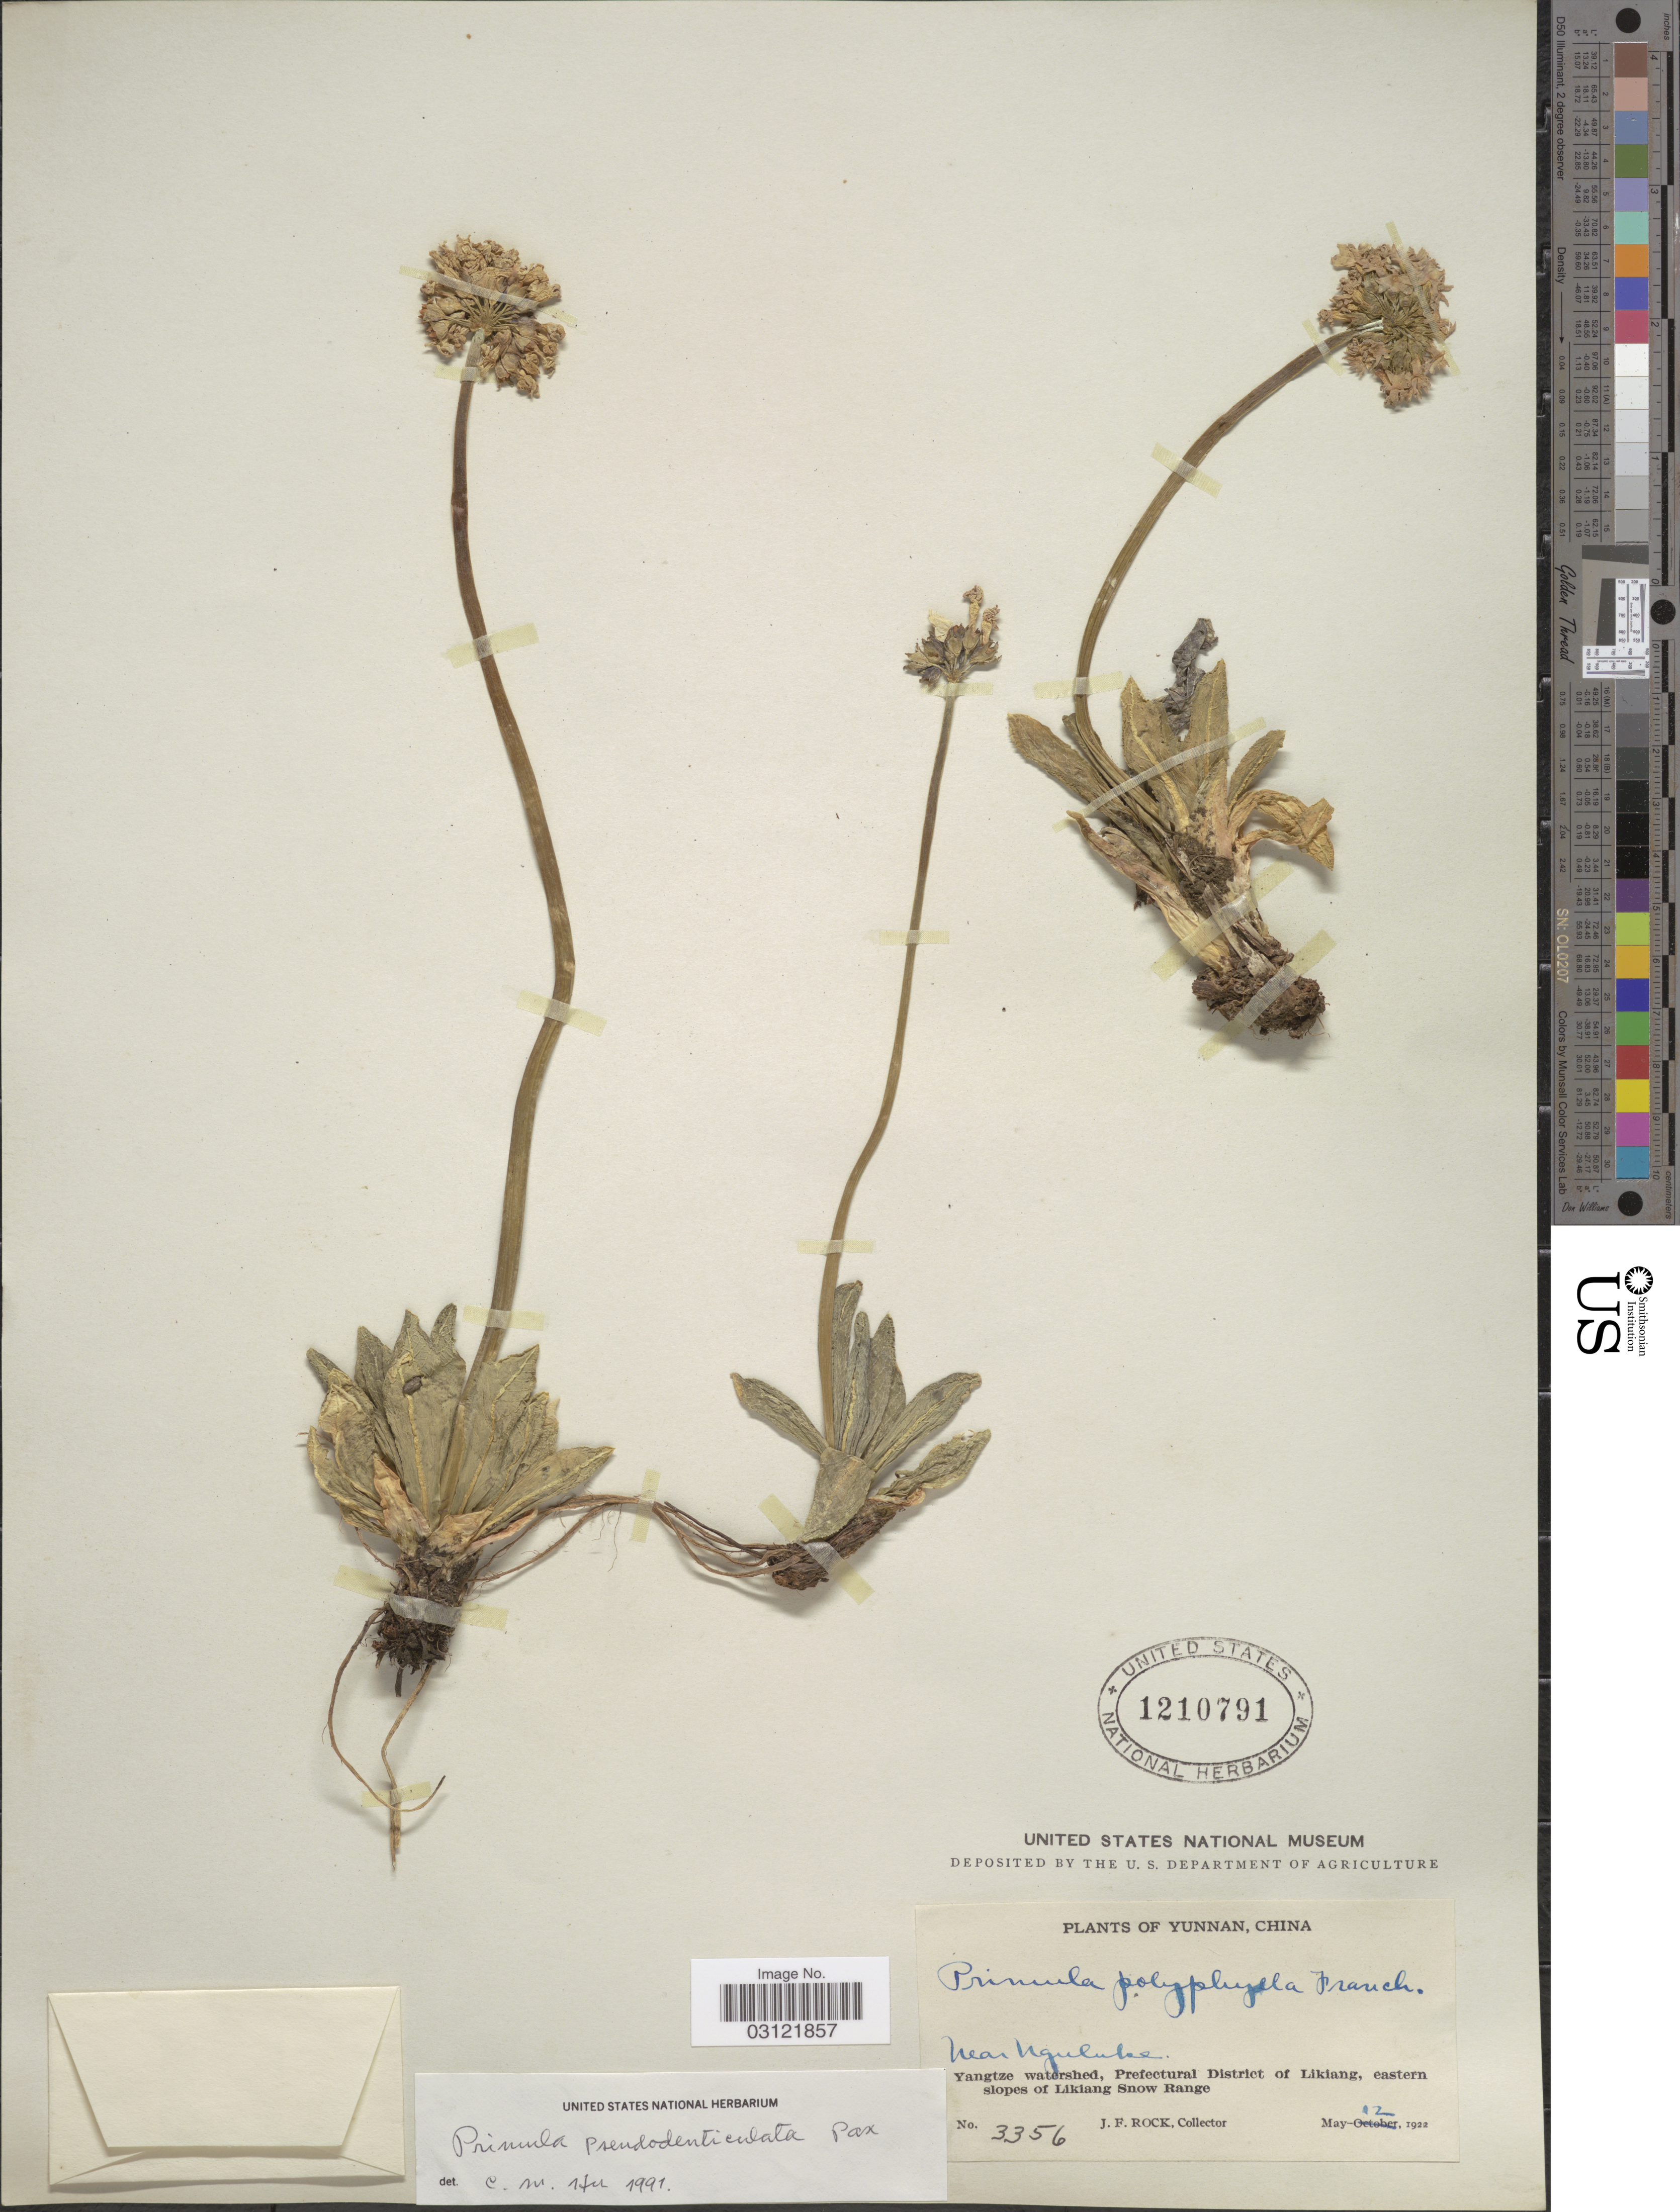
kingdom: Plantae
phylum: Tracheophyta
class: Magnoliopsida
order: Ericales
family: Primulaceae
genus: Primula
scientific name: Primula polyphylla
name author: (Franch.) Petitm.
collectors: J. Rock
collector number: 3356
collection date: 1922-05-12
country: China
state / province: Yunnan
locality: Near Nguluke. Yangtze watershed, Prefectural District of Likiang, eastern slopes of Likiang Snow Range.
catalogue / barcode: US 1210791